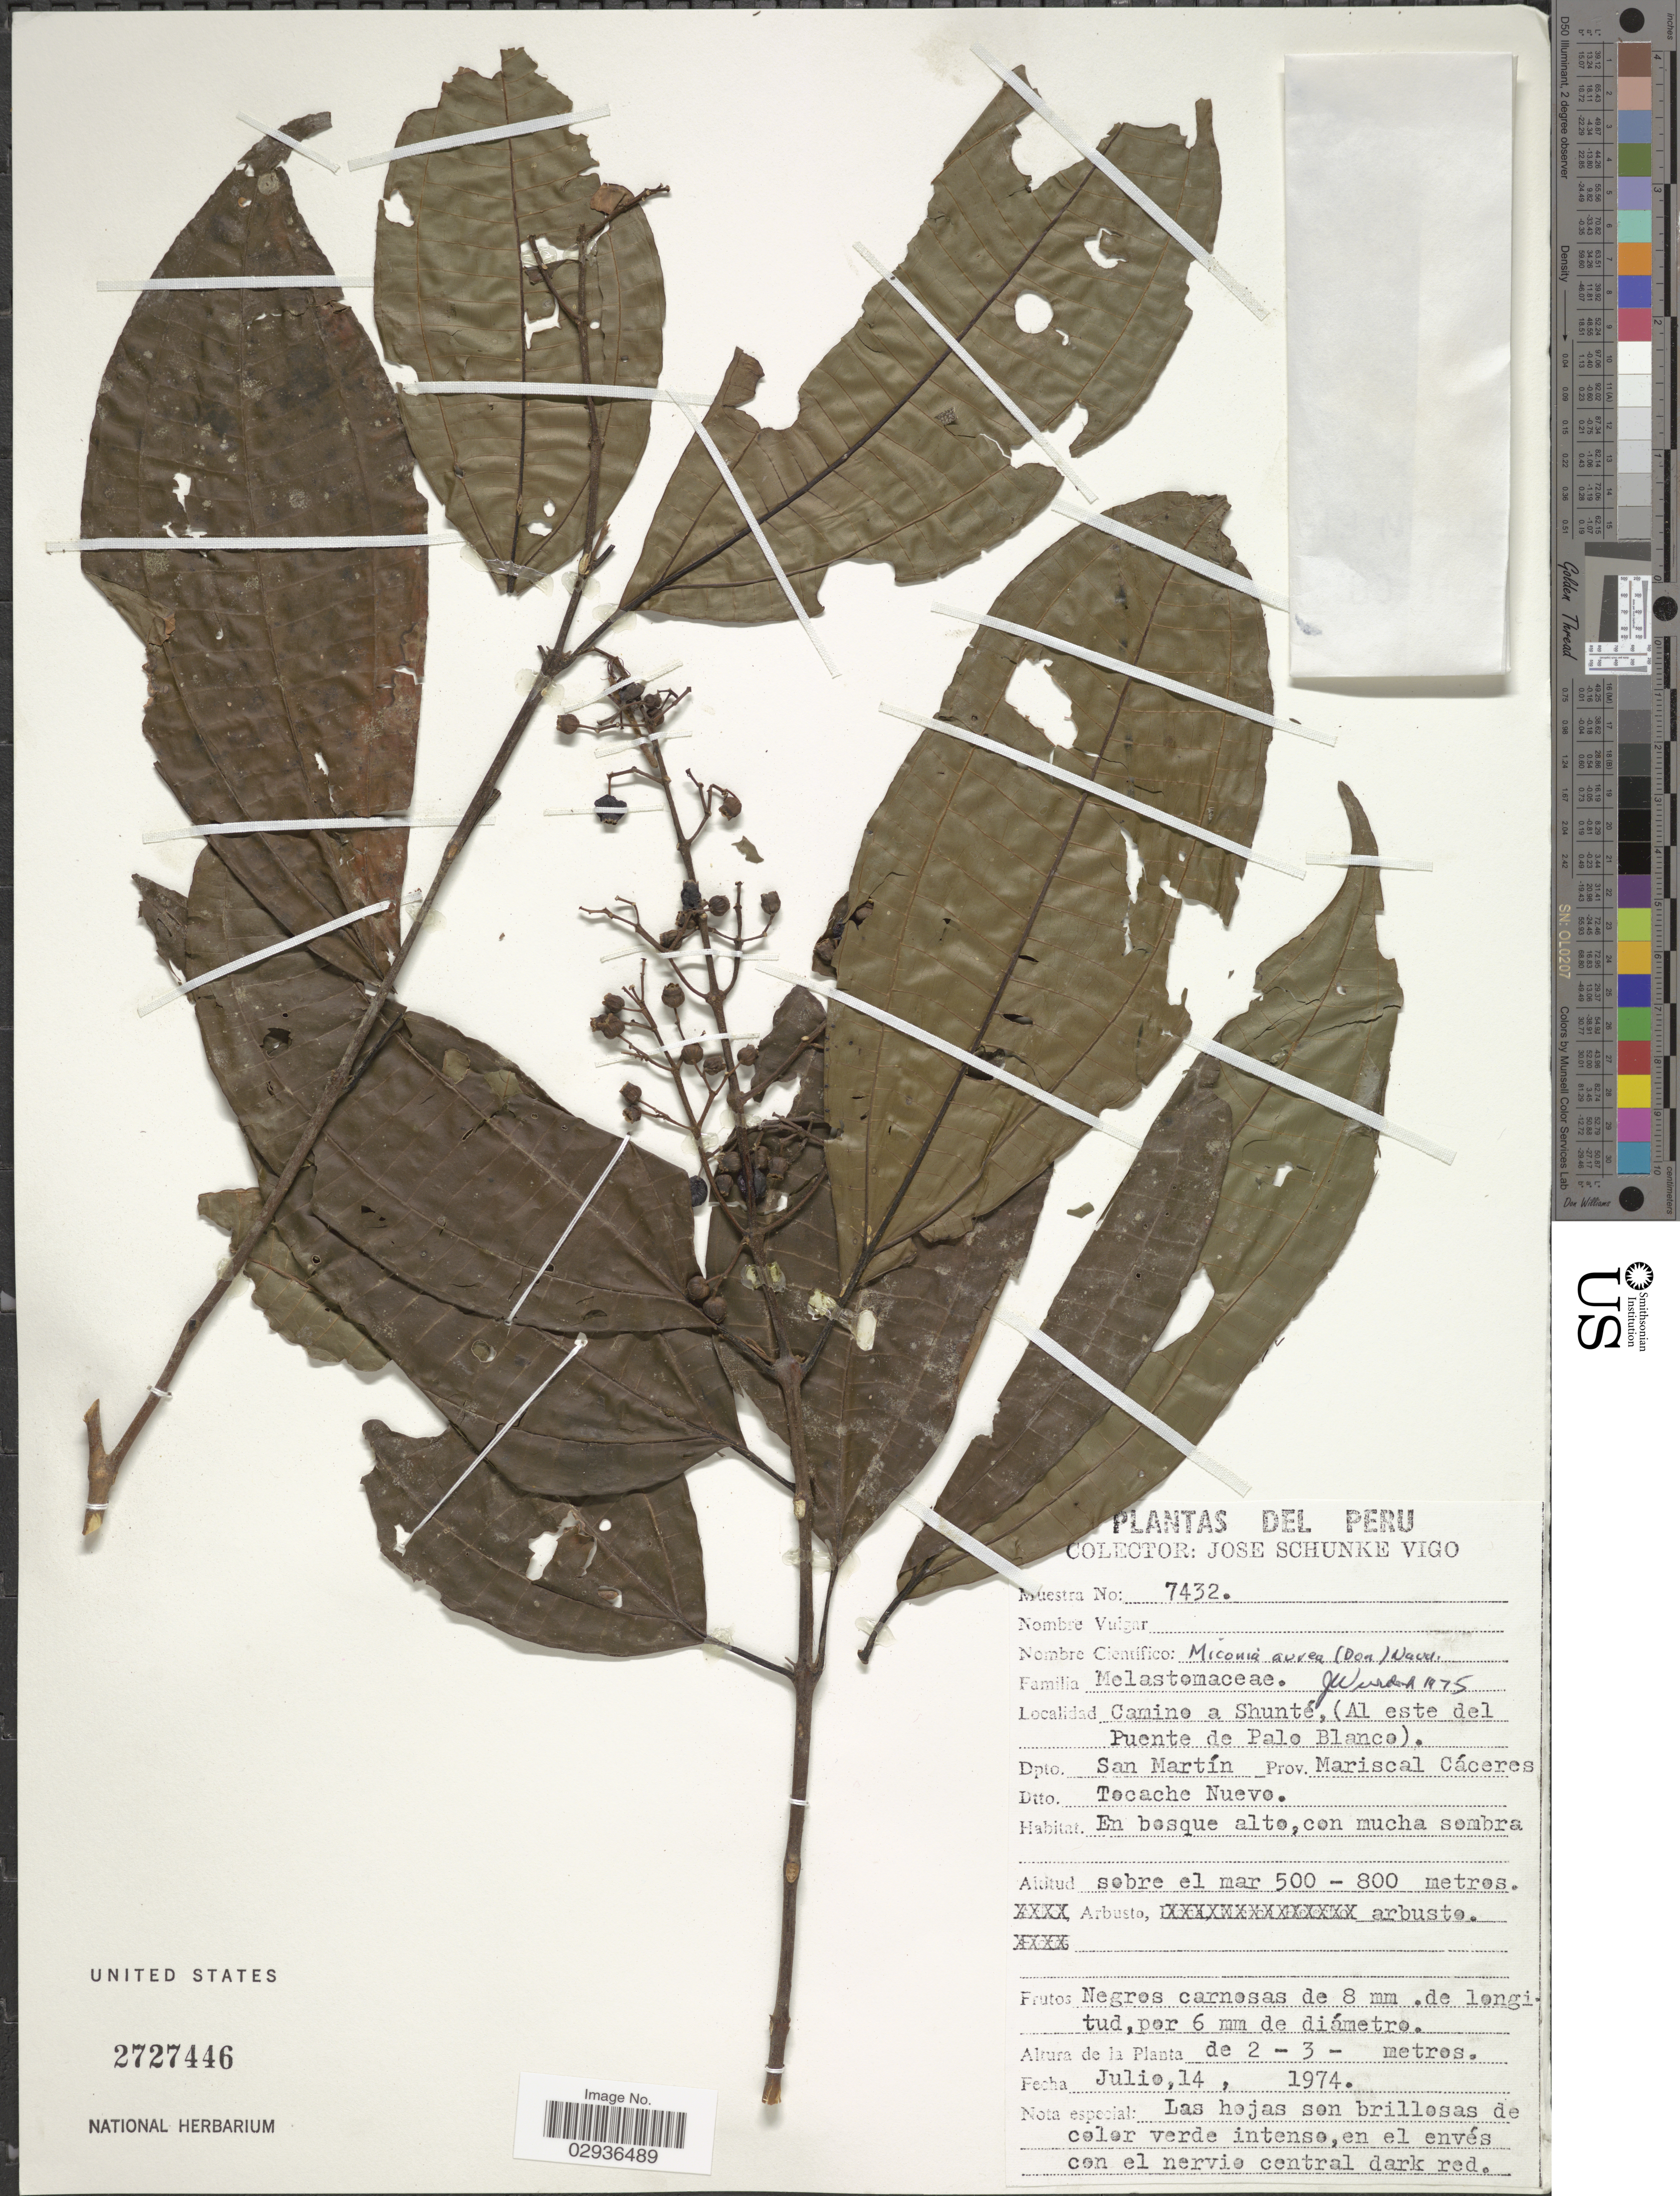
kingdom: Plantae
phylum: Tracheophyta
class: Magnoliopsida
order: Myrtales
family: Melastomataceae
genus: Miconia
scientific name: Miconia aurea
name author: (D. Don) Naudin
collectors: J. Schunke Vigo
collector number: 7432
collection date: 1974-07-14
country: Peru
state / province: San Martín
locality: Camino a Shunté, (Al este del Puente de Palo Blanco), Dpto. San Martin, Prov. Mariscal Cáceres, Dtto. Tocache Nuevo.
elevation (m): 500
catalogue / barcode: US 2727446